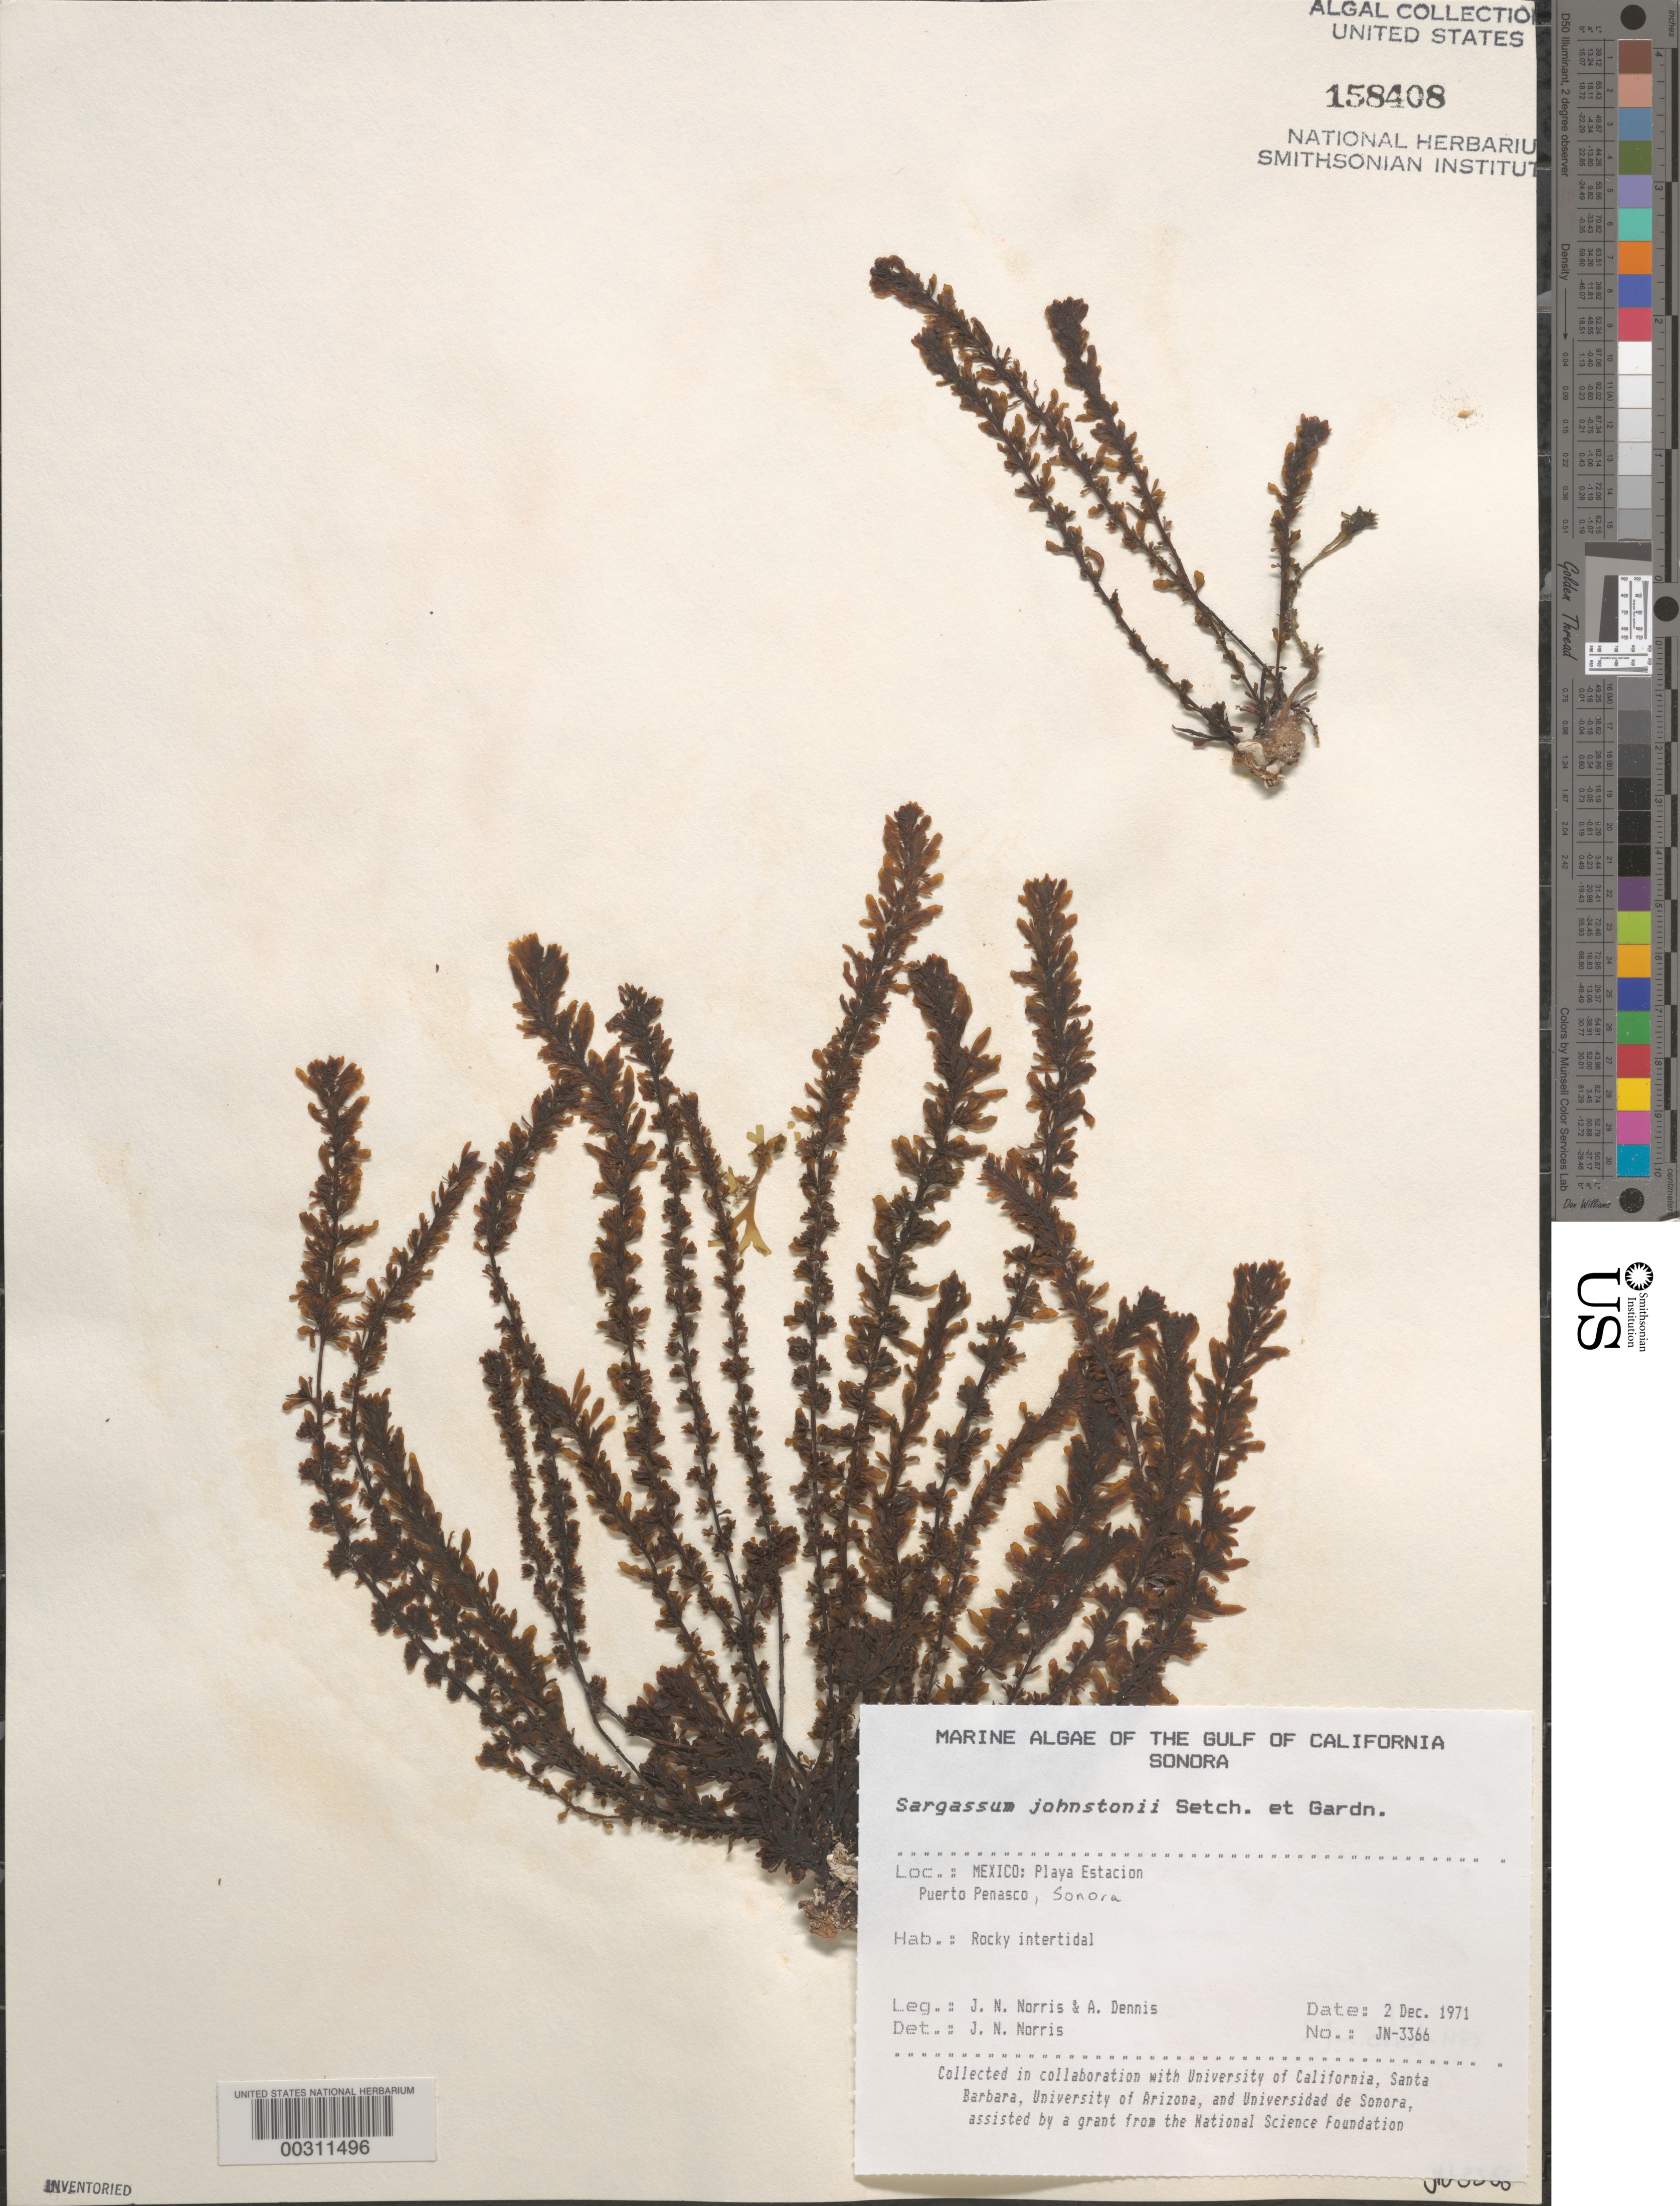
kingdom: Chromista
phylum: Ochrophyta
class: Phaeophyceae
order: Fucales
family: Sargassaceae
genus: Sargassum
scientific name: Sargassum johnstonii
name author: Setchell & N.L. Gardner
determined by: Norris, James N.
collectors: J. N. Norris & A. Dennis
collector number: JN-3366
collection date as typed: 02 Dec 1971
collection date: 1971-12-02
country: Mexico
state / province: Sonora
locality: Playa Estacion, Puerto Penasco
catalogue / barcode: US 158408